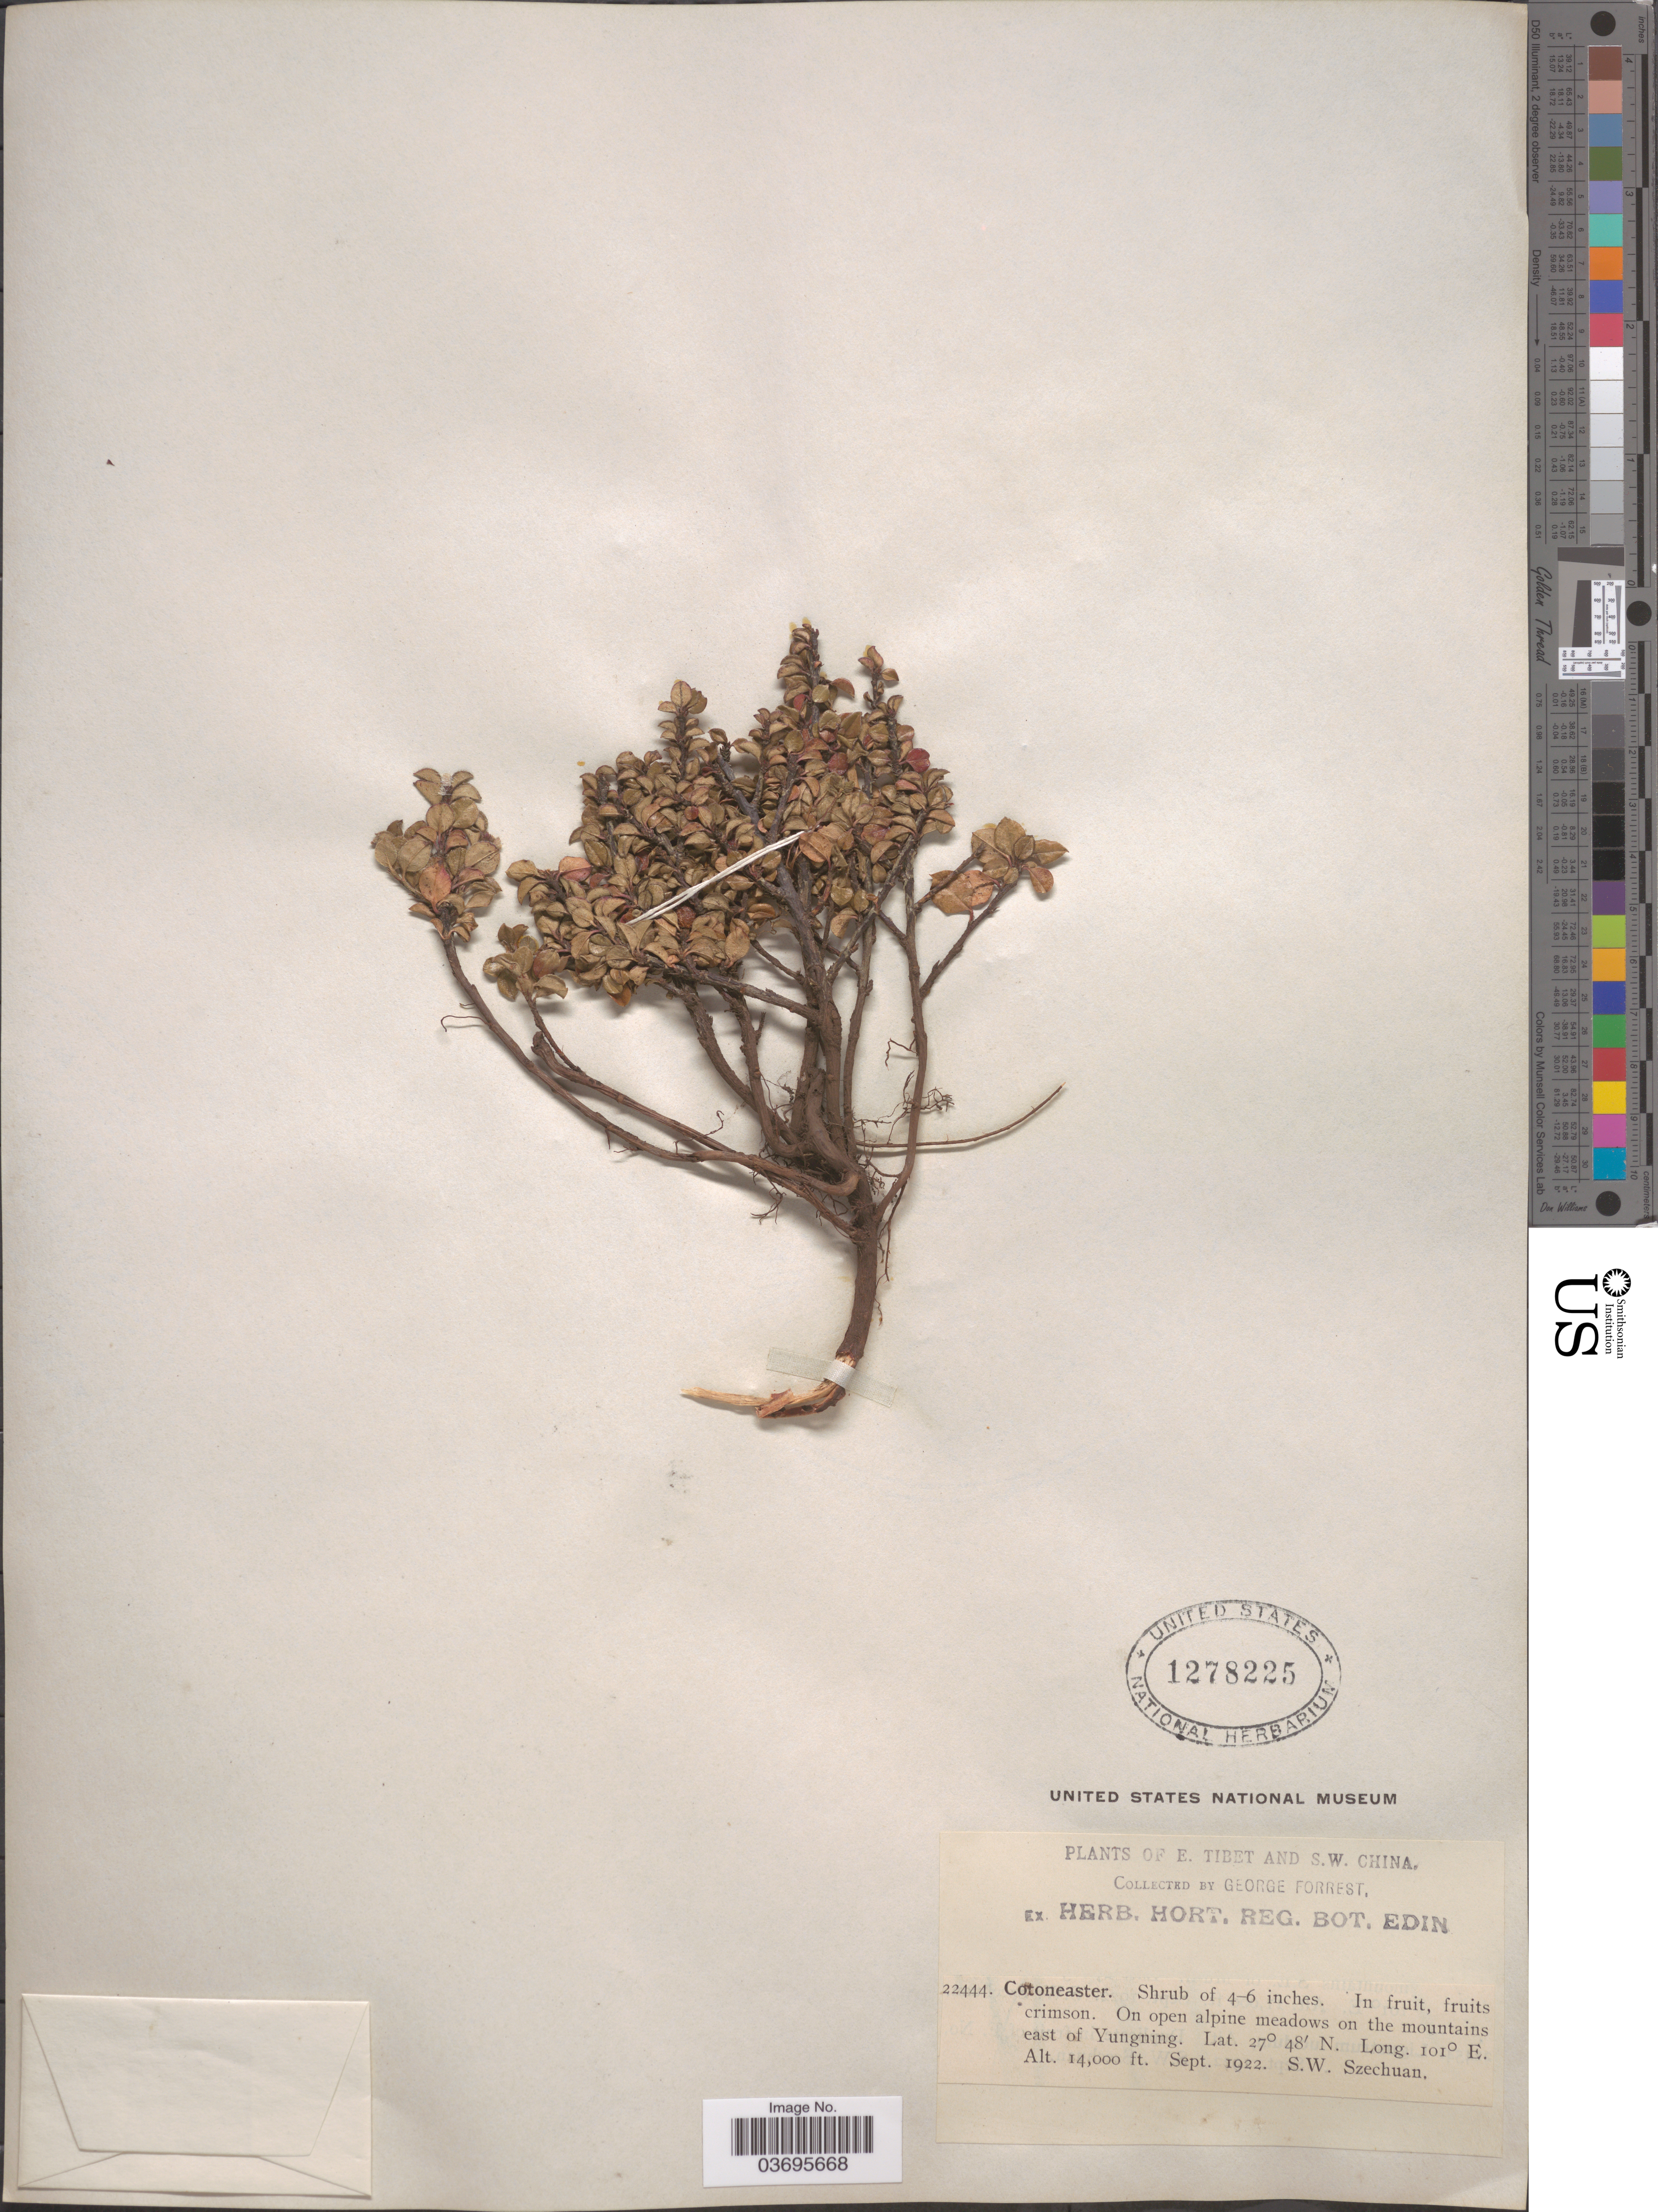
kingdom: Plantae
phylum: Tracheophyta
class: Magnoliopsida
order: Rosales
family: Rosaceae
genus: Cotoneaster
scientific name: Cotoneaster sp.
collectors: G. Forrest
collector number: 22444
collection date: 1922-09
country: China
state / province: Sichuan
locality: E. Tibet and S.W. China. On the mountains east of Yungning. S.W. Szechuan.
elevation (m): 4267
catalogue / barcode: US 1278225